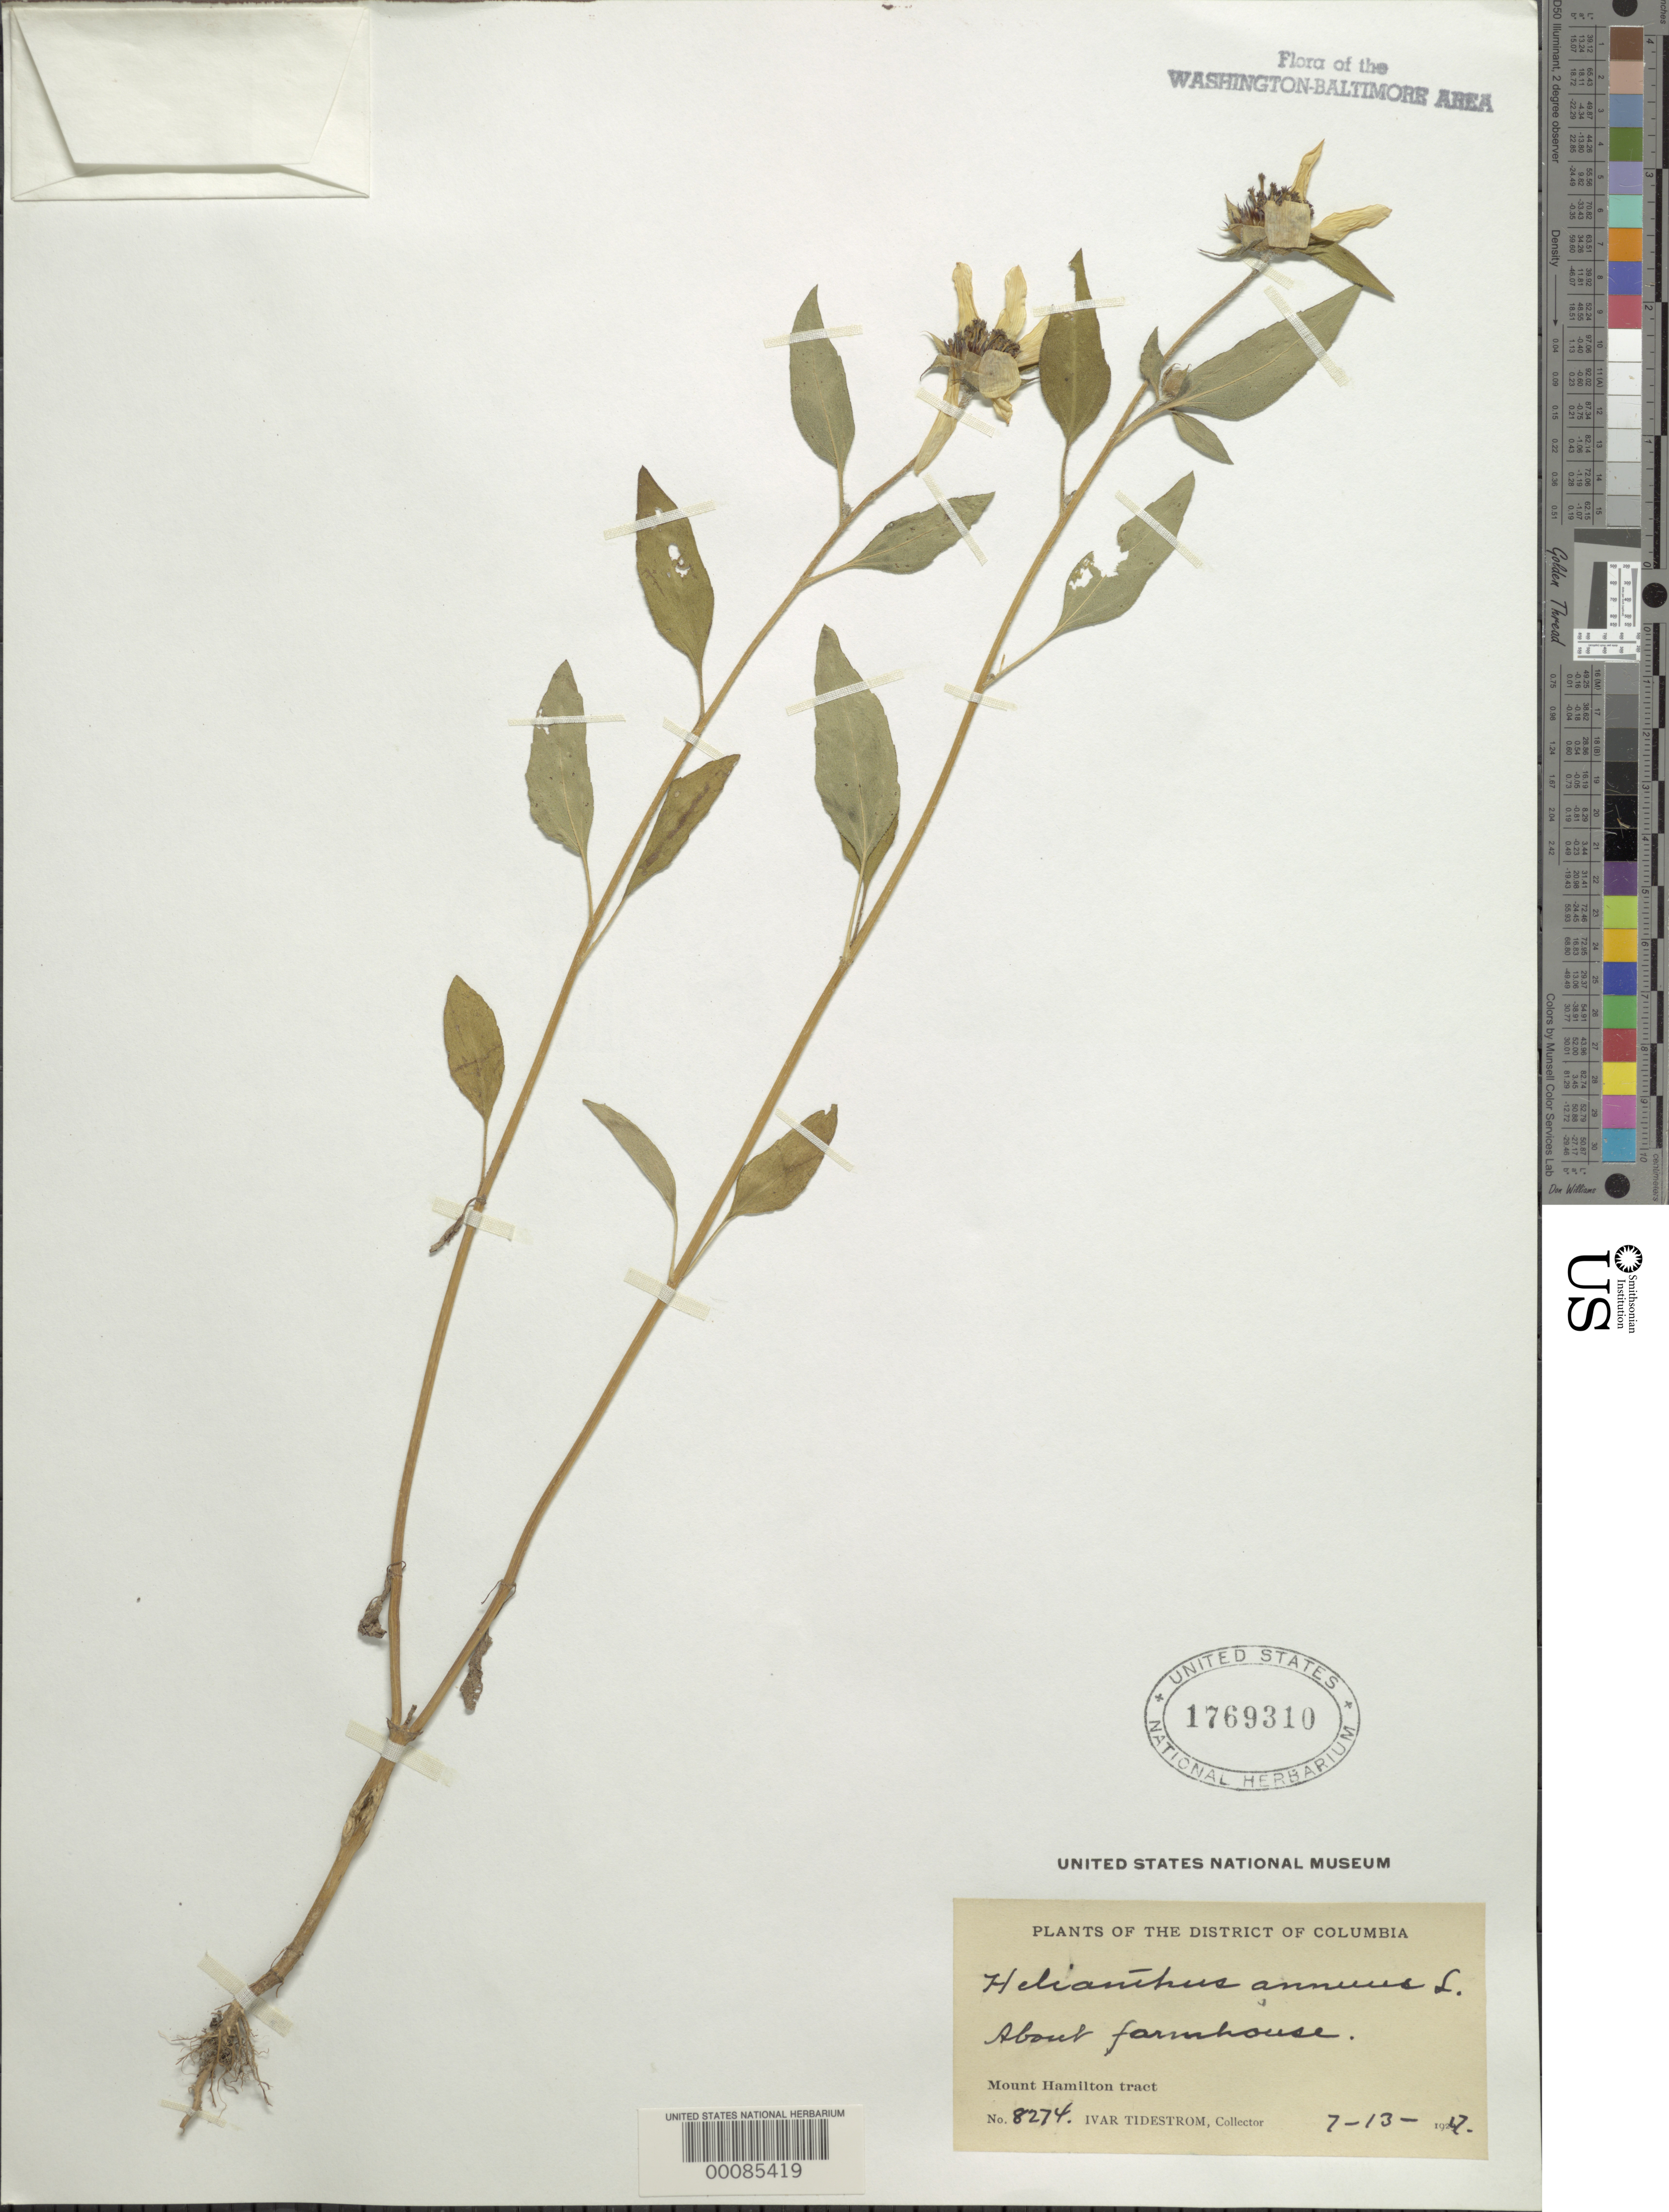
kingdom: Plantae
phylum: Tracheophyta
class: Magnoliopsida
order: Asterales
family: Asteraceae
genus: Helianthus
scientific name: Helianthus annuus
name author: L.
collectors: I. F. Tidestrom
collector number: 8274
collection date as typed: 13 Jul 1917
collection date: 1917-07-13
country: United States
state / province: District of Columbia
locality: Mount Hamilton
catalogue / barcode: US 1769310